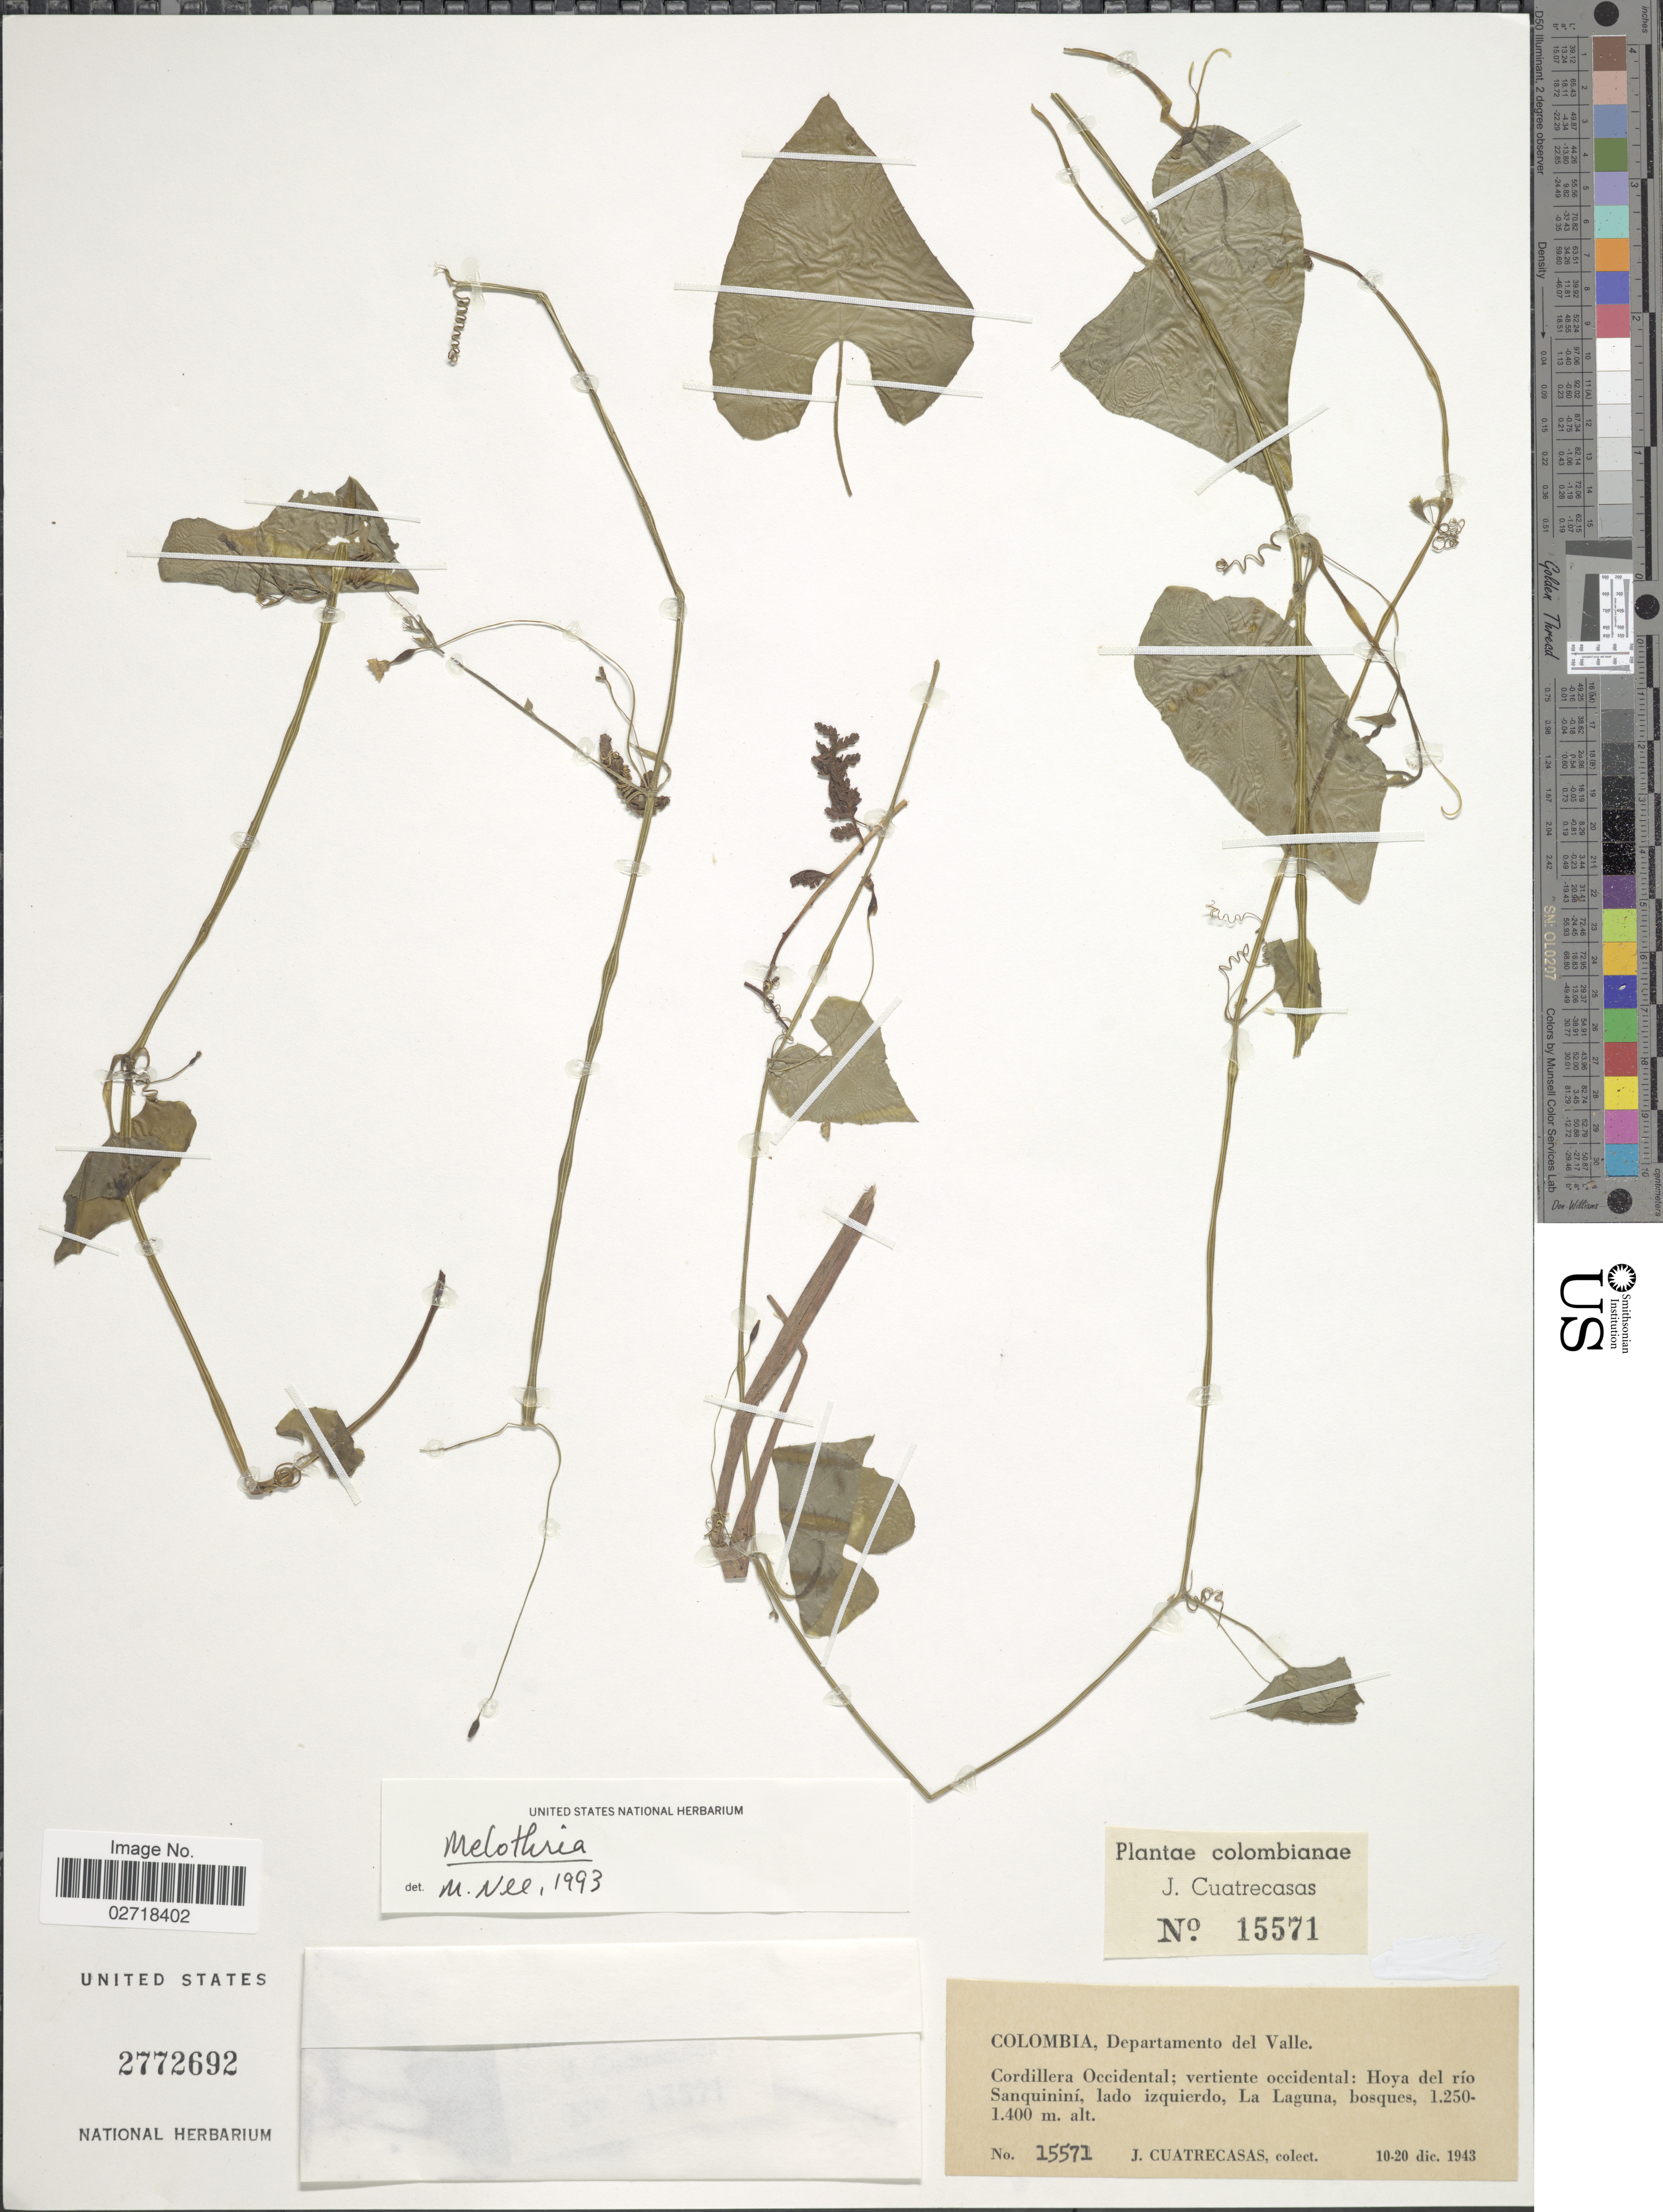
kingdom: Plantae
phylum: Tracheophyta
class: Magnoliopsida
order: Cucurbitales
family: Cucurbitaceae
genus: Melothria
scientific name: Melothria sp.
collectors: J. Cuatrecasas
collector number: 15571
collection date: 1943-12-10/1943-12-20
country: Colombia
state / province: Valle del Cauca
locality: Departamento del Valle. Cordillera Occidental; vertiente occidental; Hoya del rio Sanquinini, lado izquierdo, La Laguna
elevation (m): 1250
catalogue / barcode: US 2772692